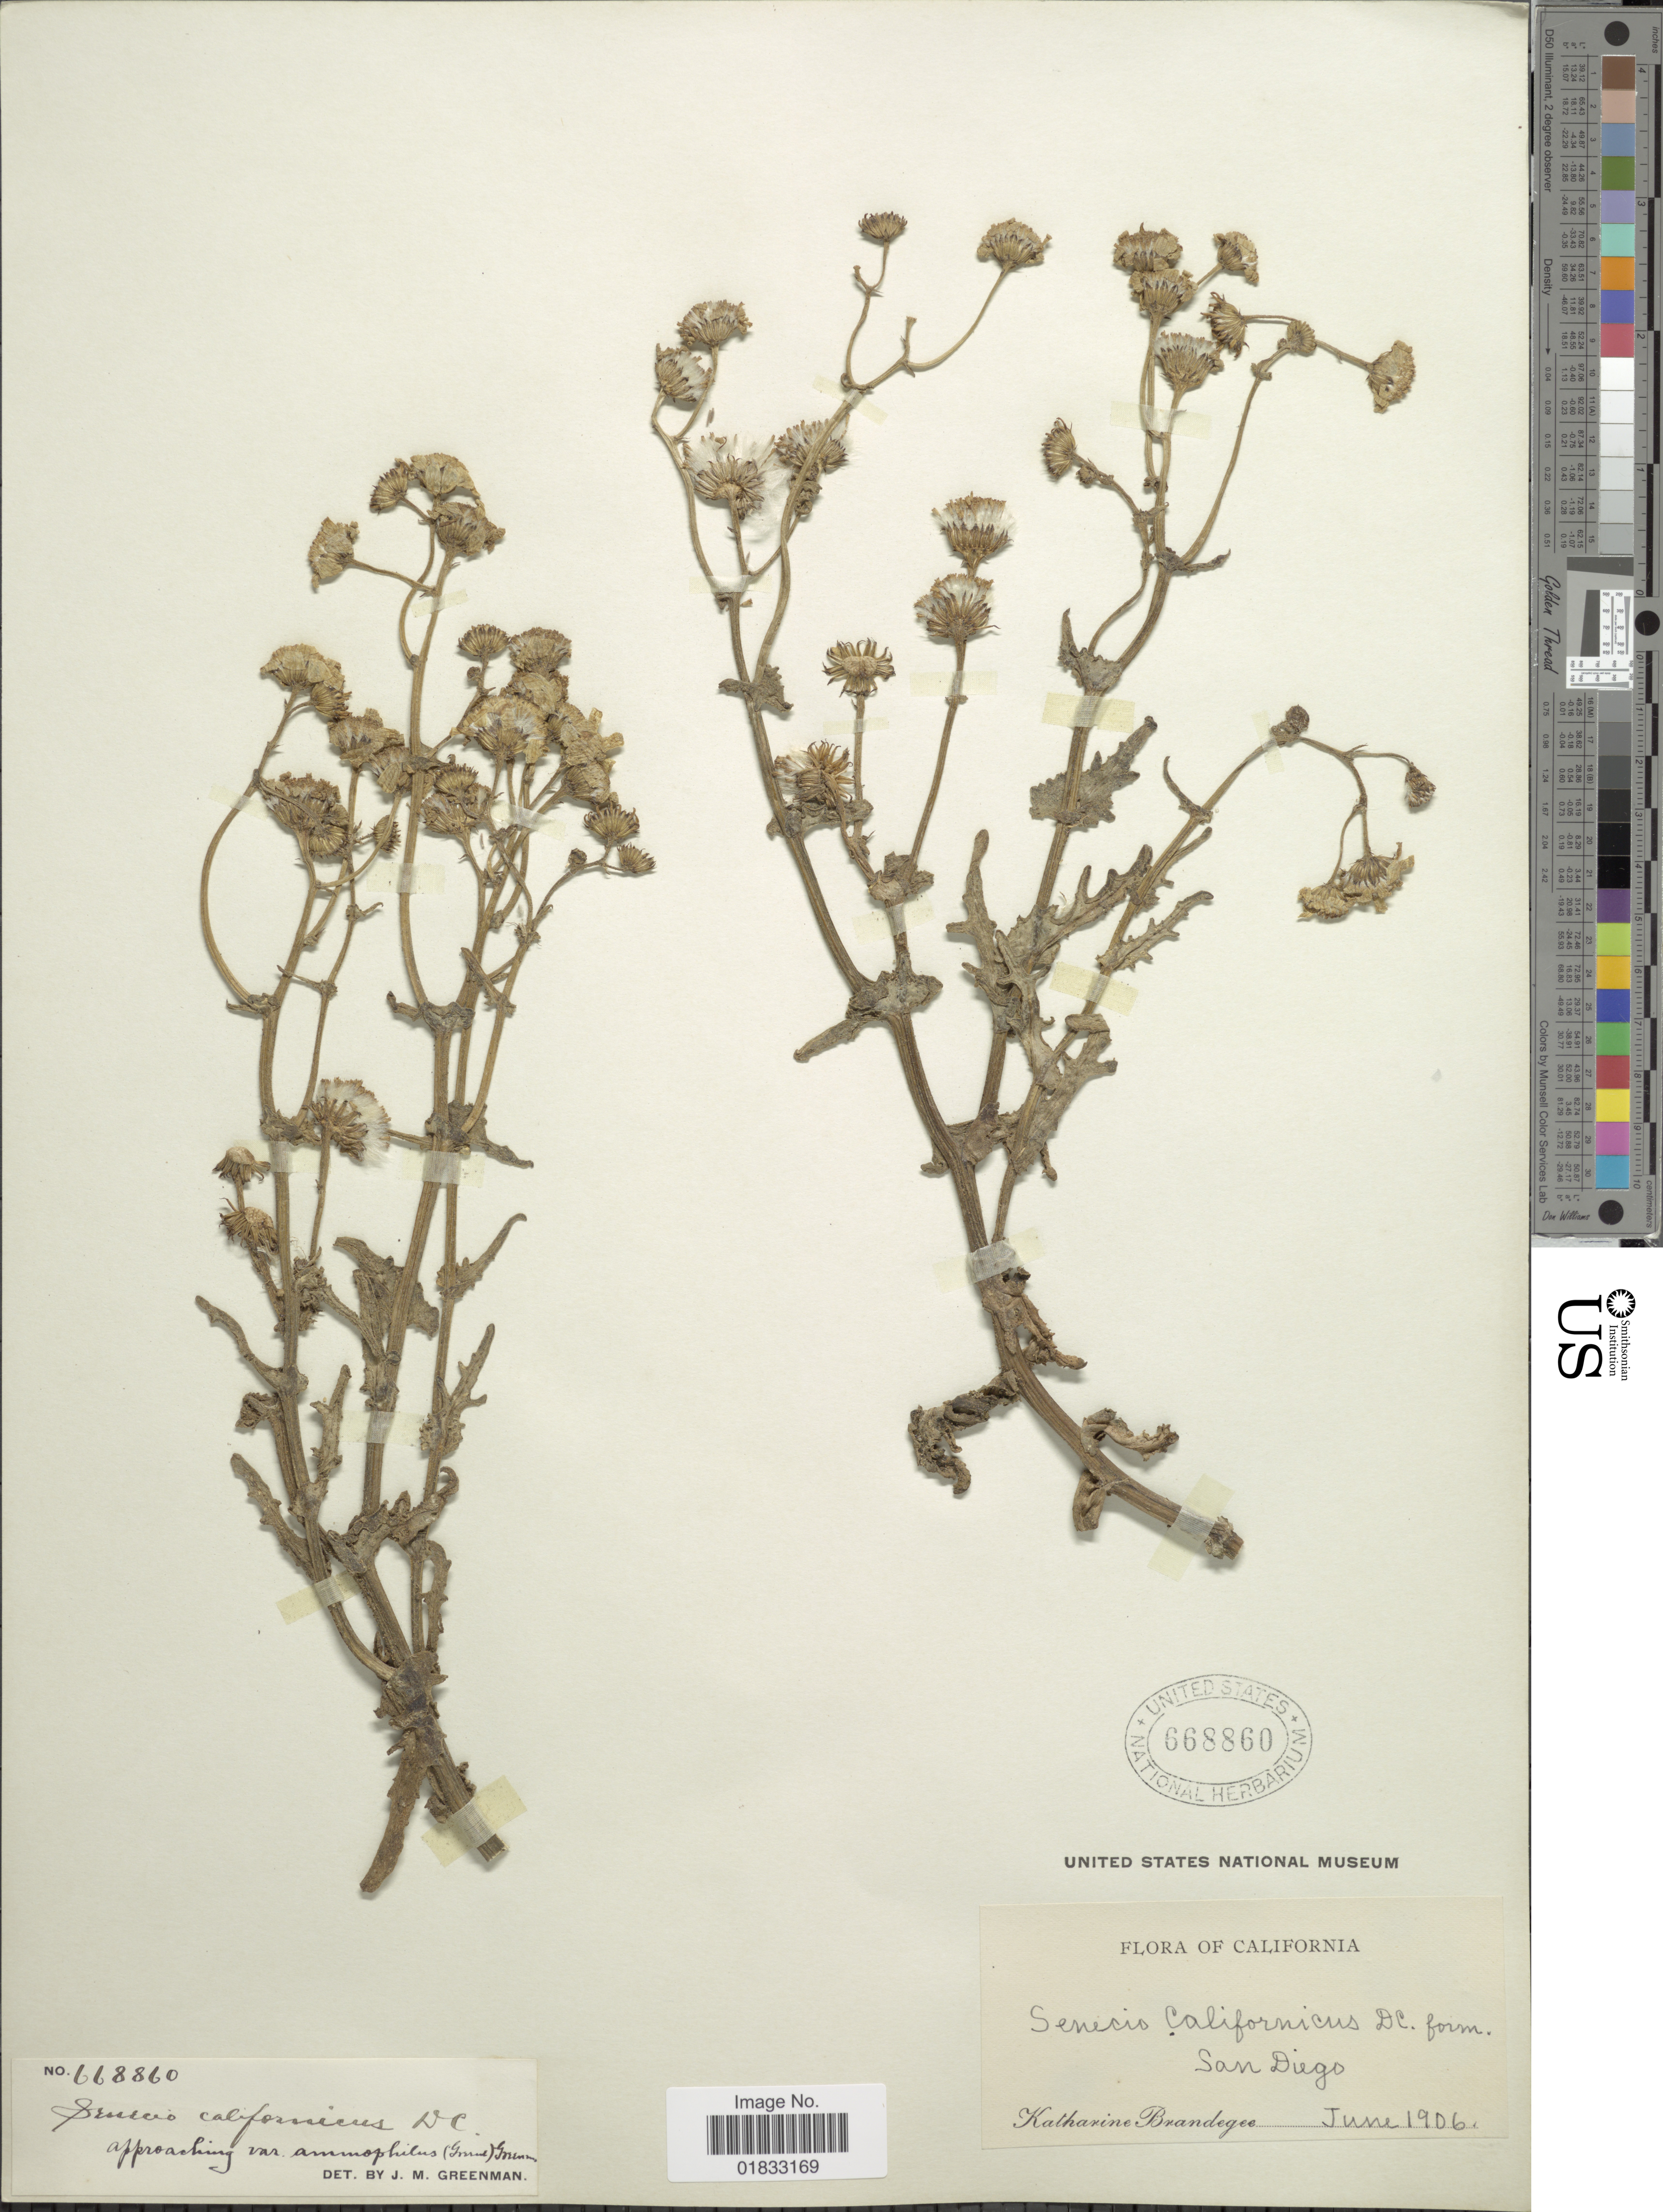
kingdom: Plantae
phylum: Tracheophyta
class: Magnoliopsida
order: Asterales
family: Asteraceae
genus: Senecio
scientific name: Senecio californicus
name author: DC.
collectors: M. K. Brandegee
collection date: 1906-06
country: United States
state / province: California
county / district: San Diego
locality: San Diego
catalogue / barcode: US 668860